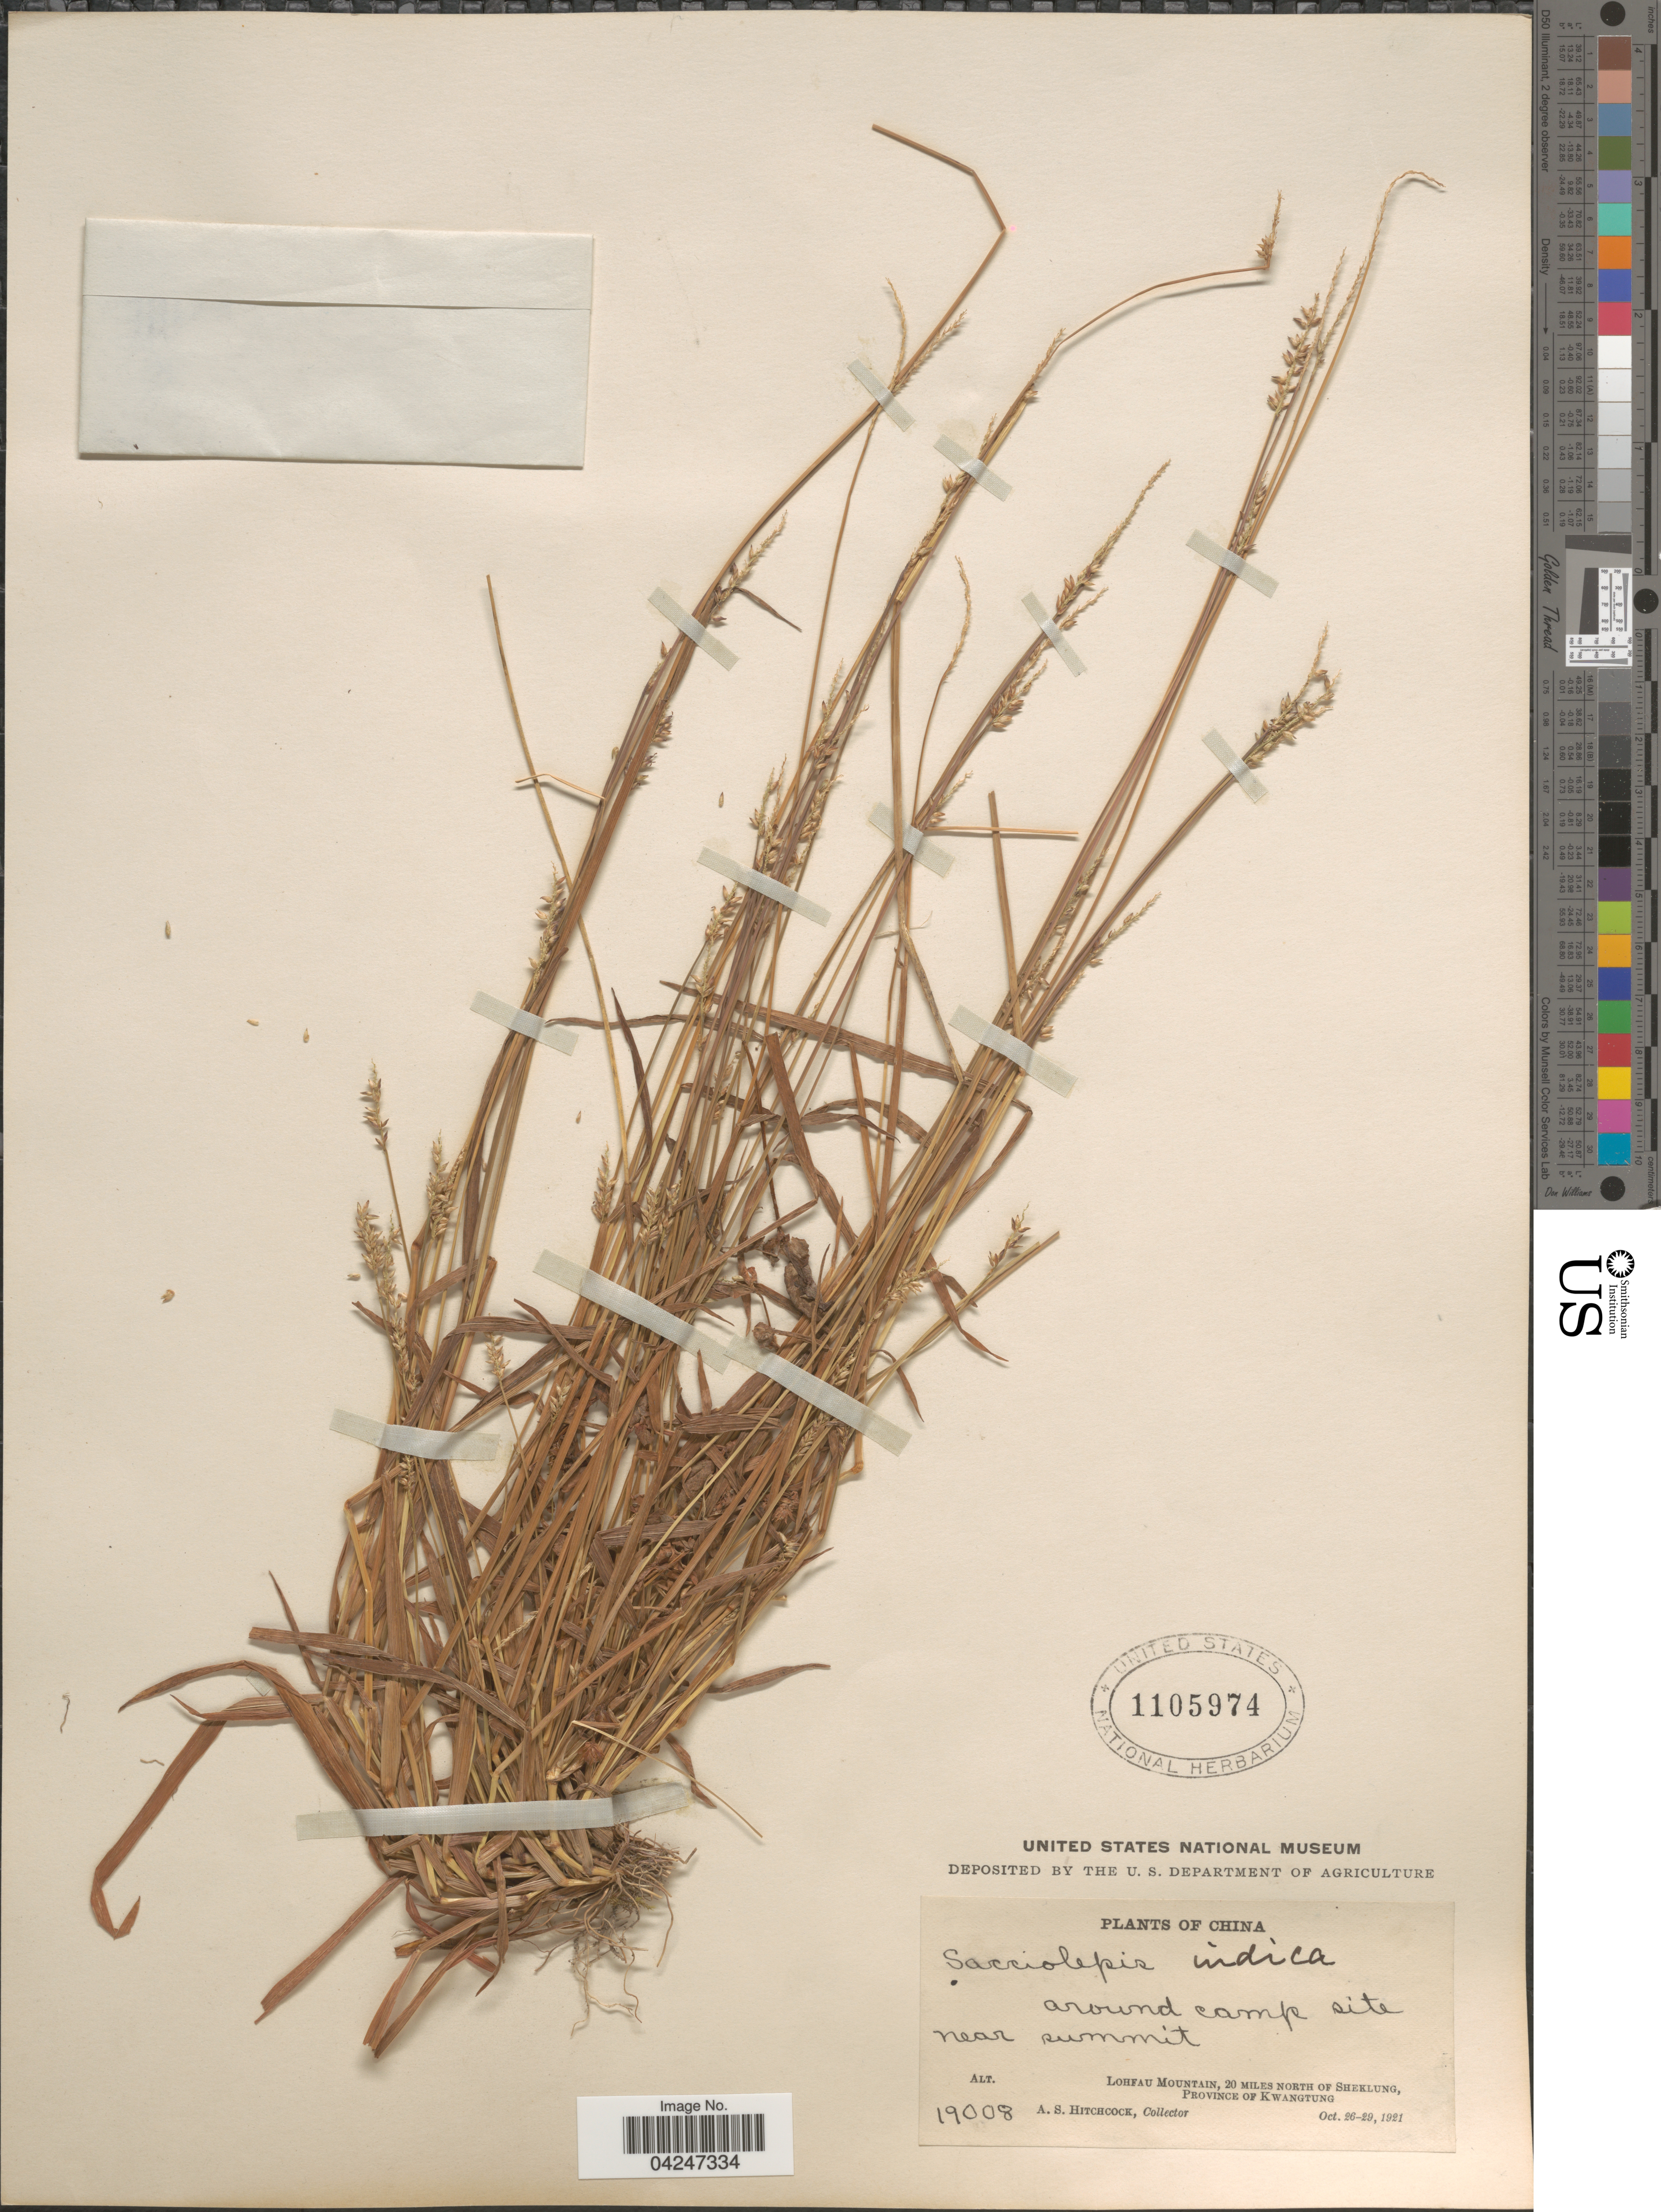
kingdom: Plantae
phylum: Tracheophyta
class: Liliopsida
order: Poales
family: Poaceae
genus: Sacciolepis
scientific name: Sacciolepis indica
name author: (L.) Chase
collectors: A. S. Hitchcock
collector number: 19008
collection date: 1921-10-26/1921-10-29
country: China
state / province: Guangdong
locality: Around camp site near summit. Lohfau Mountain, 20 miles North of Sheklung, Province of Kwangtung.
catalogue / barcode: US 1105974